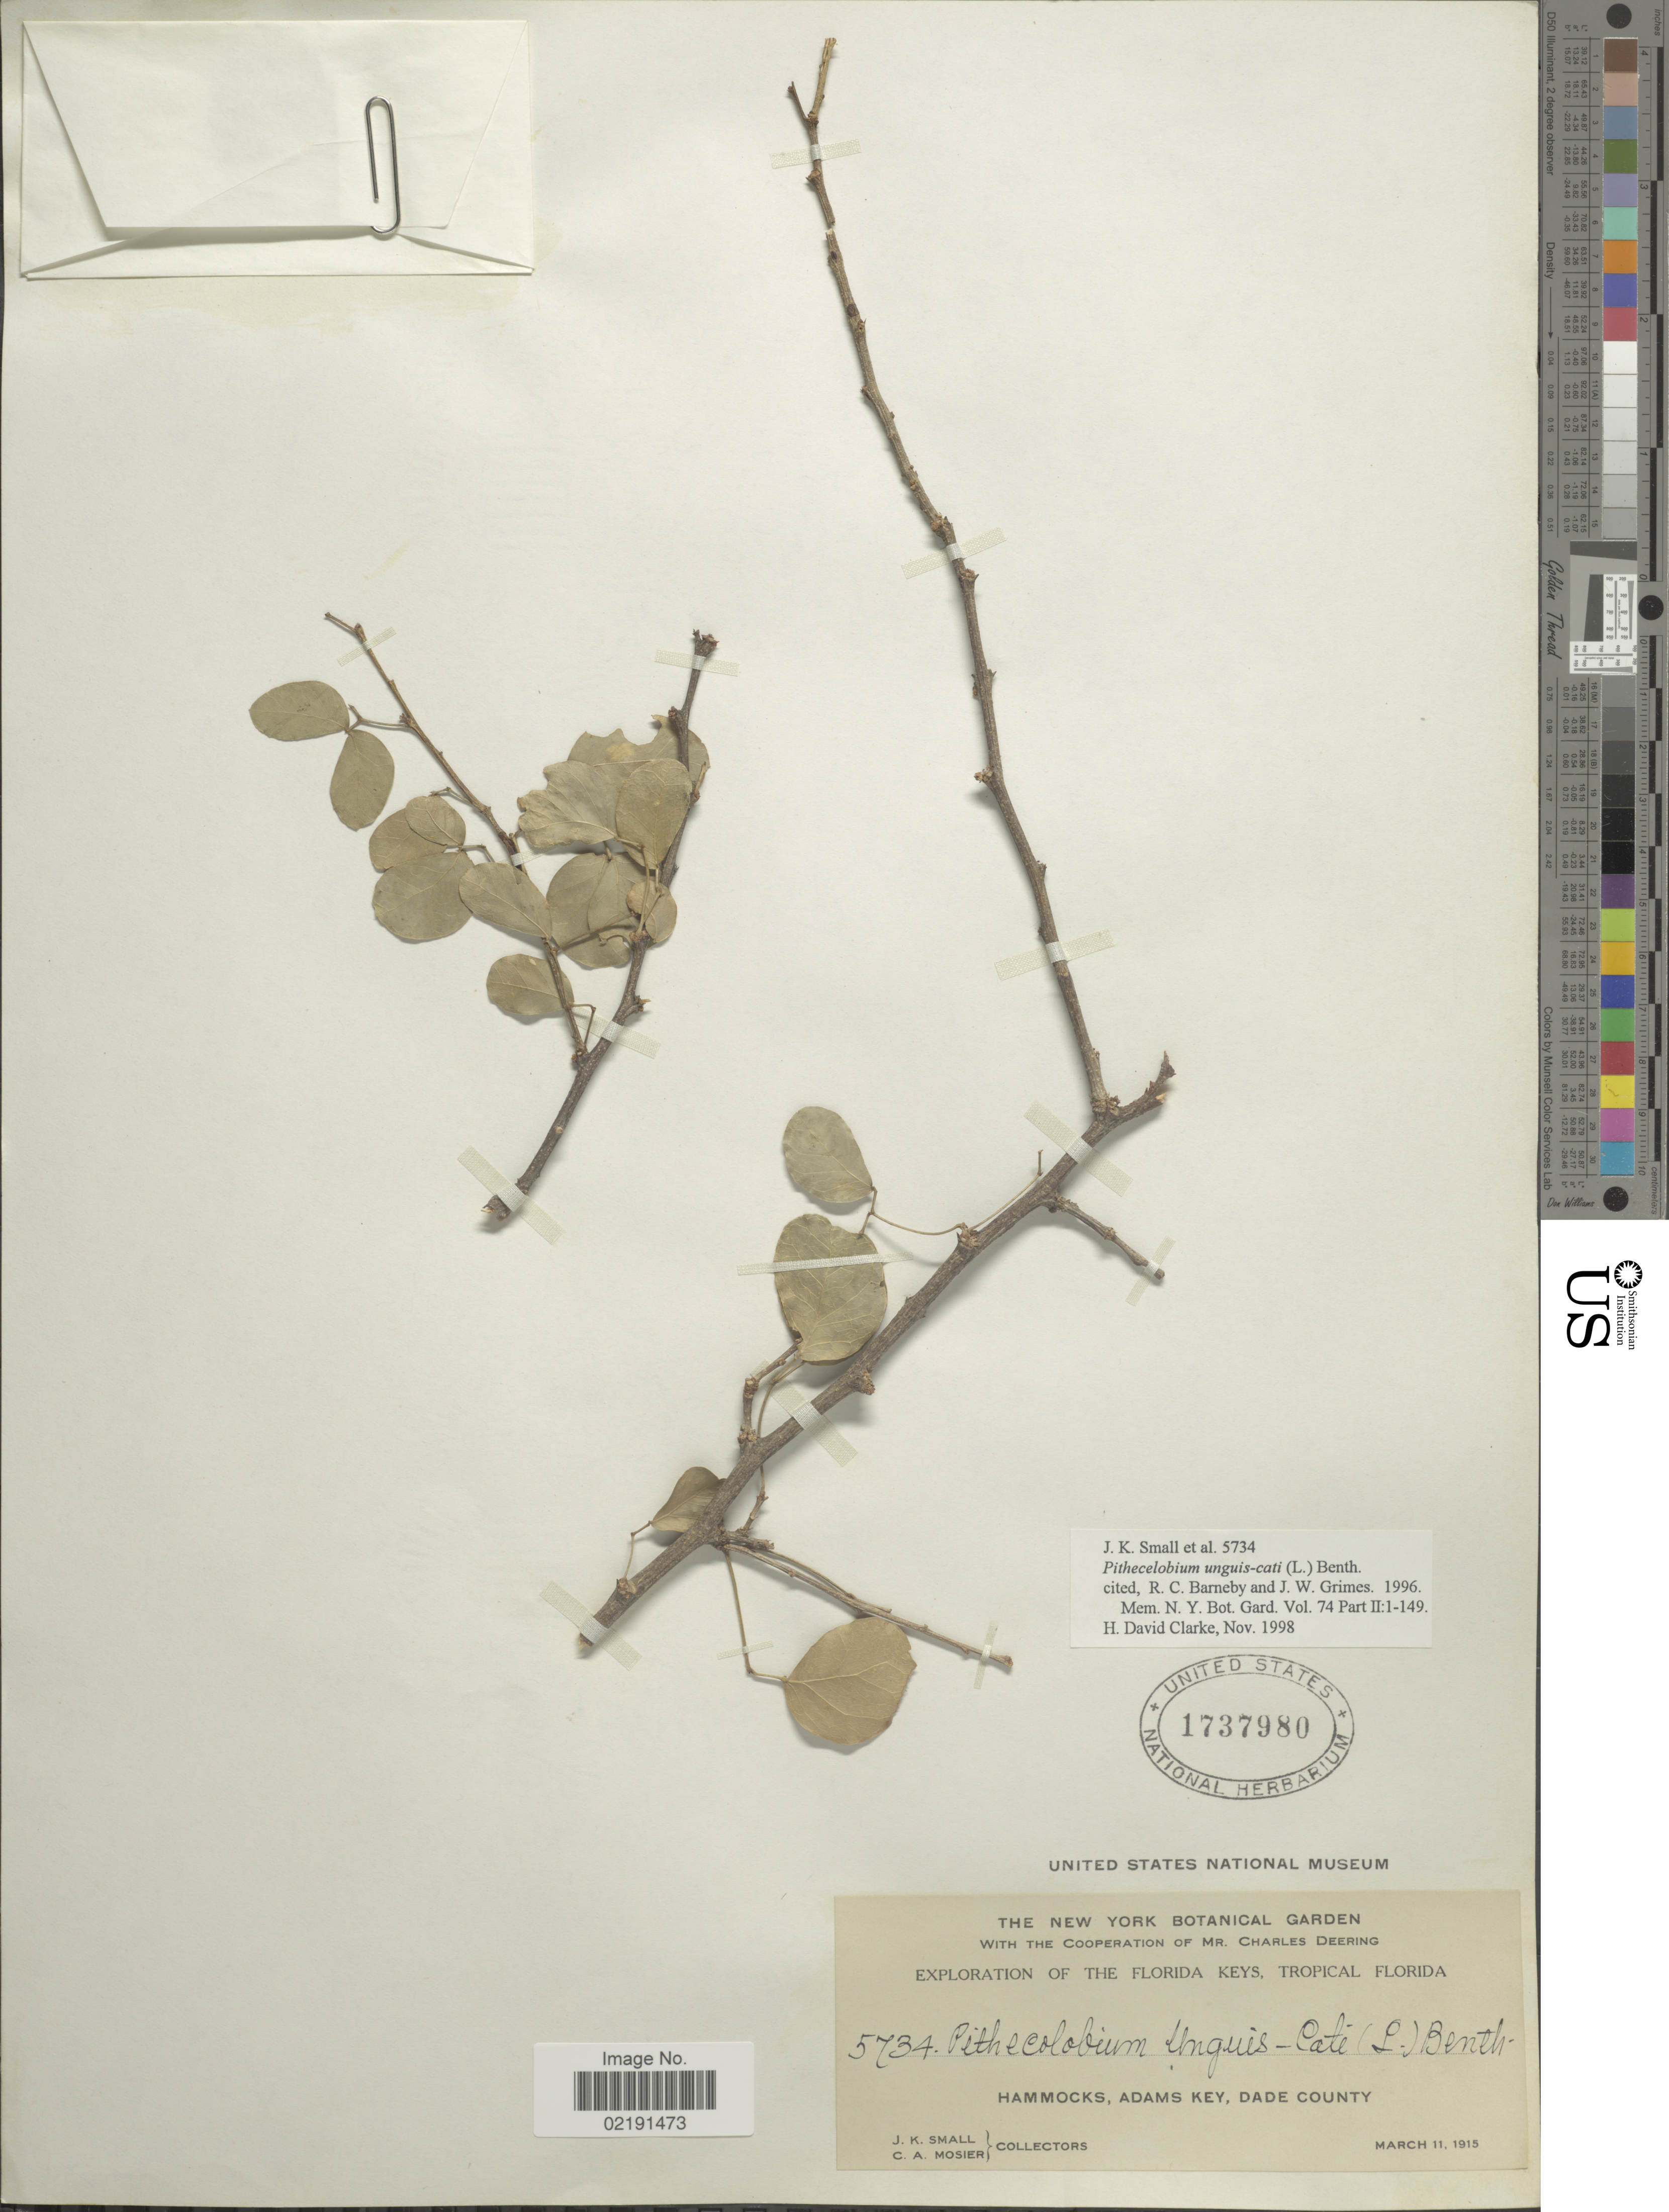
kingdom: Plantae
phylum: Tracheophyta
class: Magnoliopsida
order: Fabales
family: Fabaceae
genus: Pithecellobium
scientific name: Pithecellobium unguis-cati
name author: (L.) Benth.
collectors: J. K. Small & C. A. Mosier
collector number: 5734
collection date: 1915-03-11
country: United States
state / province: Florida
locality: Florida Keys, Tropical Florida. Hammocks, Adams Key, Dade County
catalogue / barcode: US 1737980